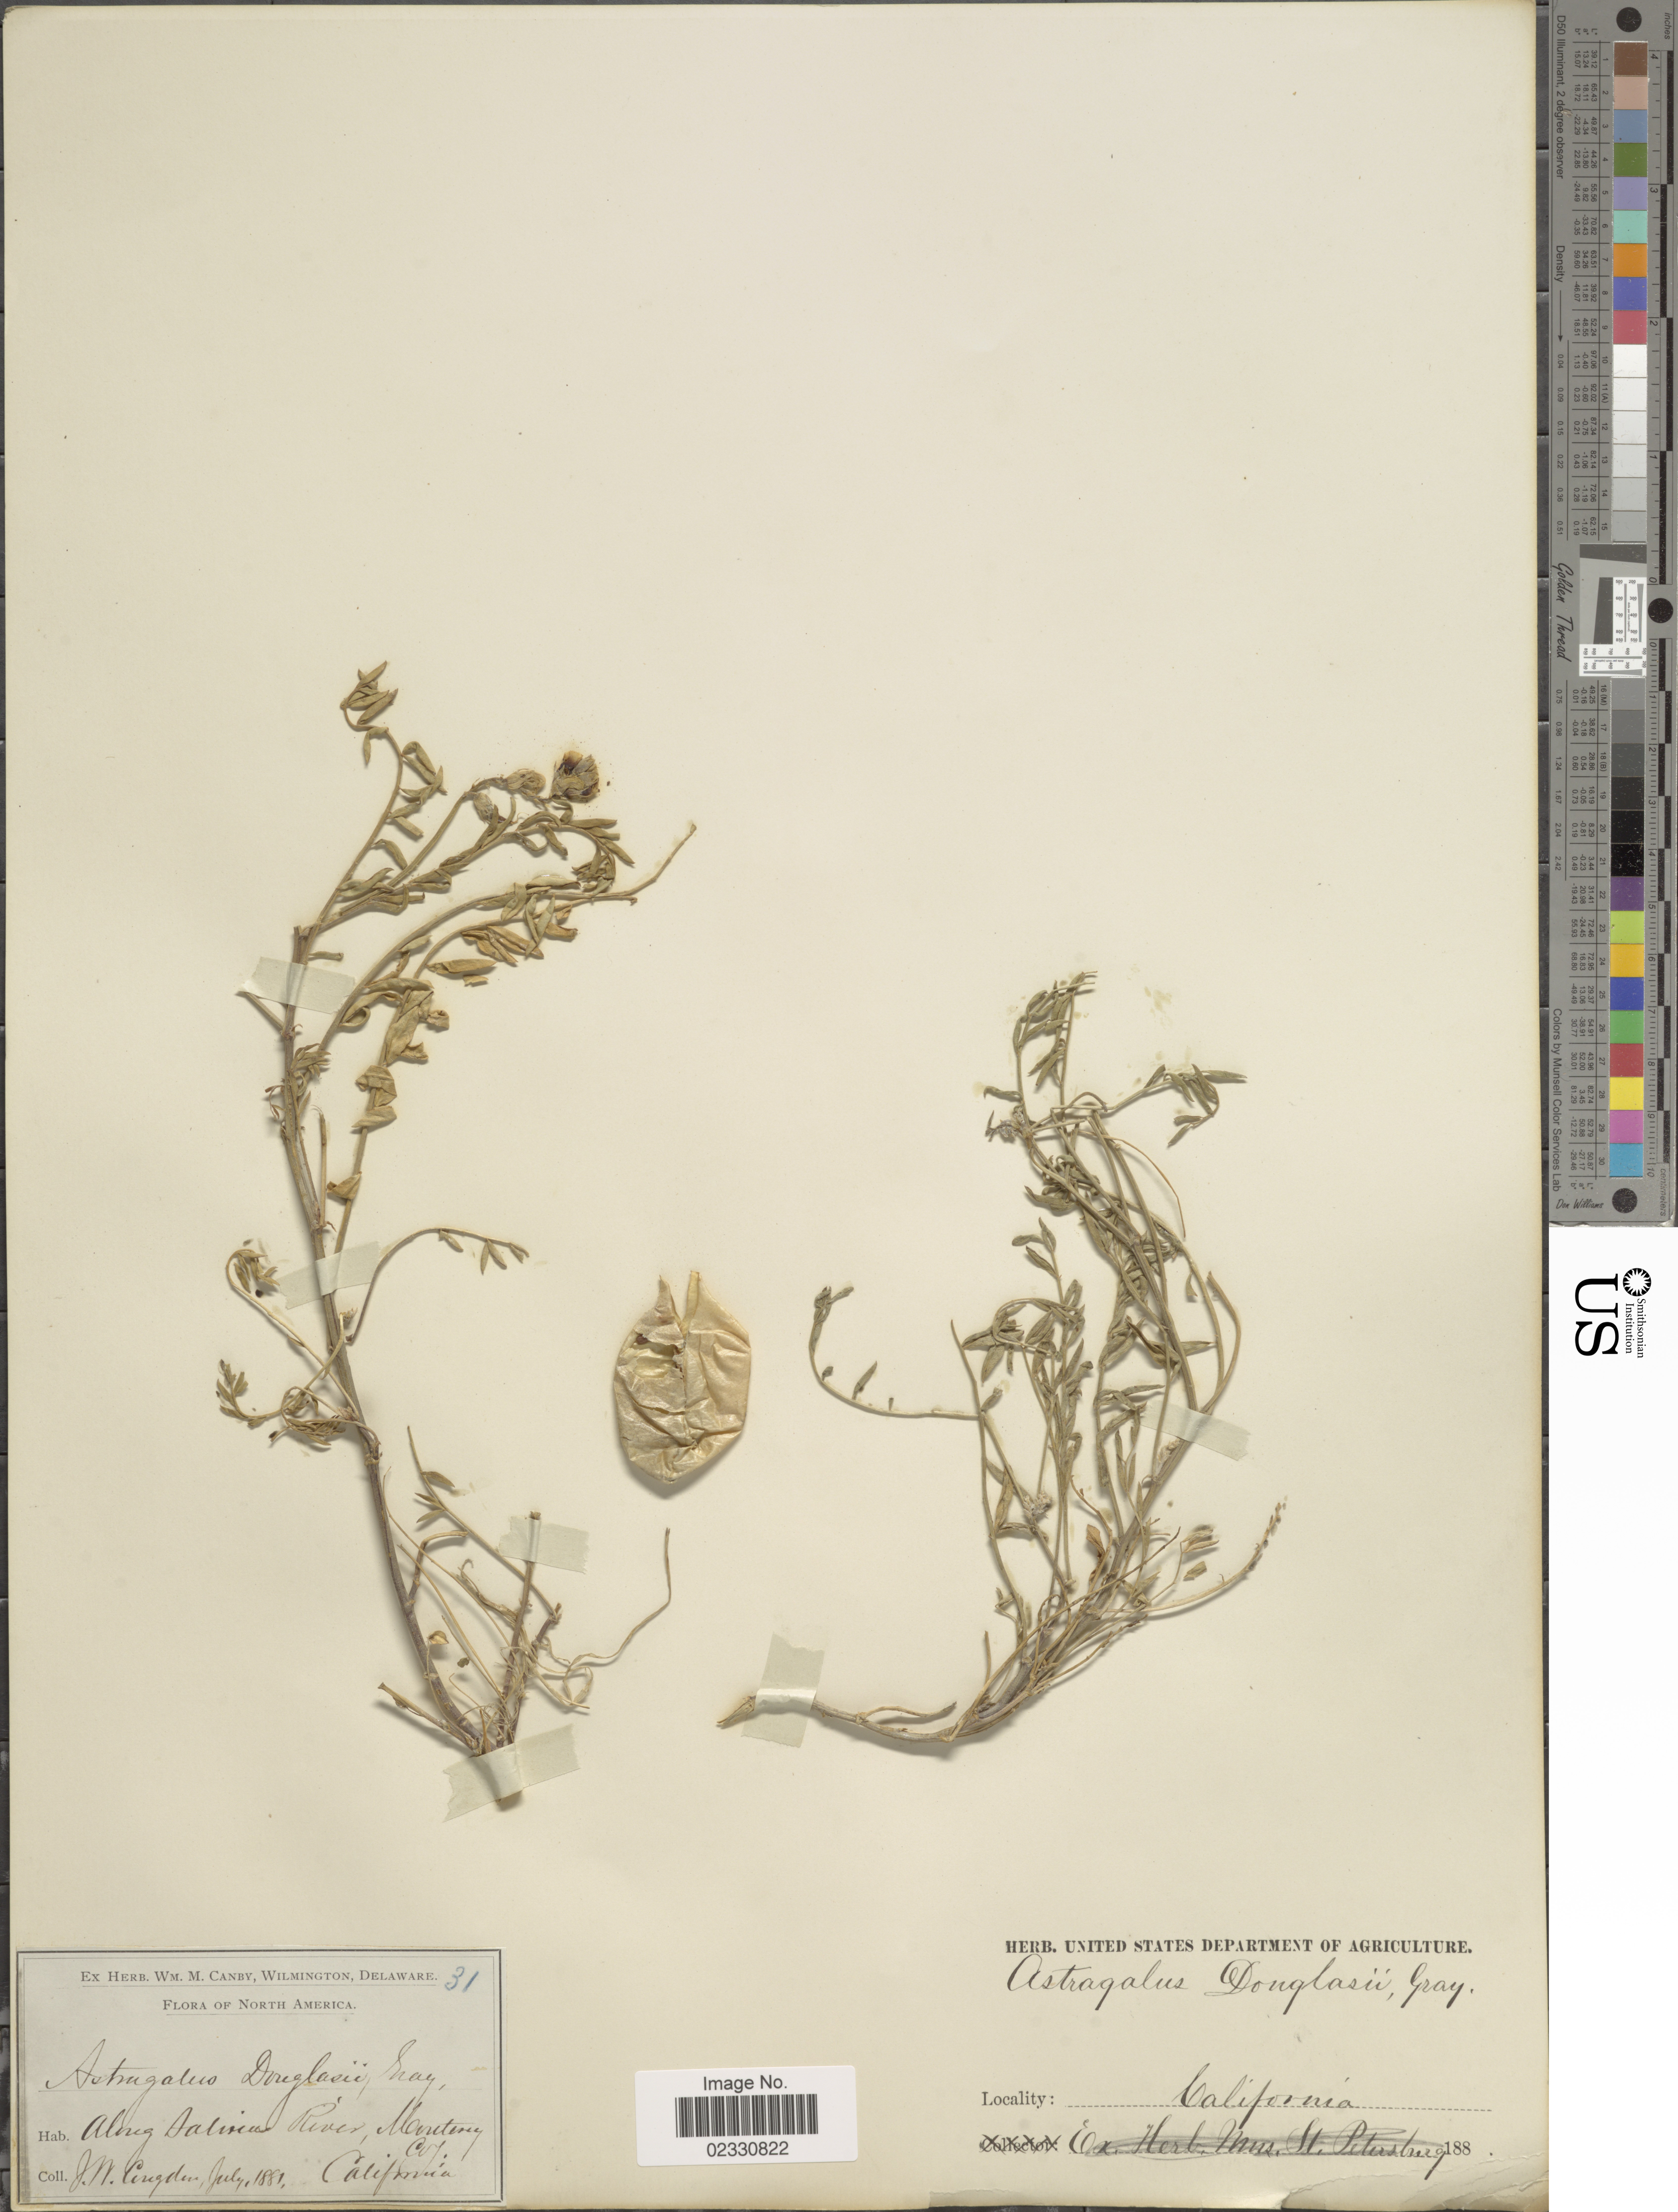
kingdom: Plantae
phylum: Tracheophyta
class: Magnoliopsida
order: Fabales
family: Fabaceae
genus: Astragalus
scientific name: Astragalus douglasii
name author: (Torr. & A. Gray) A. Gray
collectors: J. W. Congdon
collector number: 31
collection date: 1881-07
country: United States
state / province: California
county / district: Monterey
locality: Along Salinas River, Monterey.